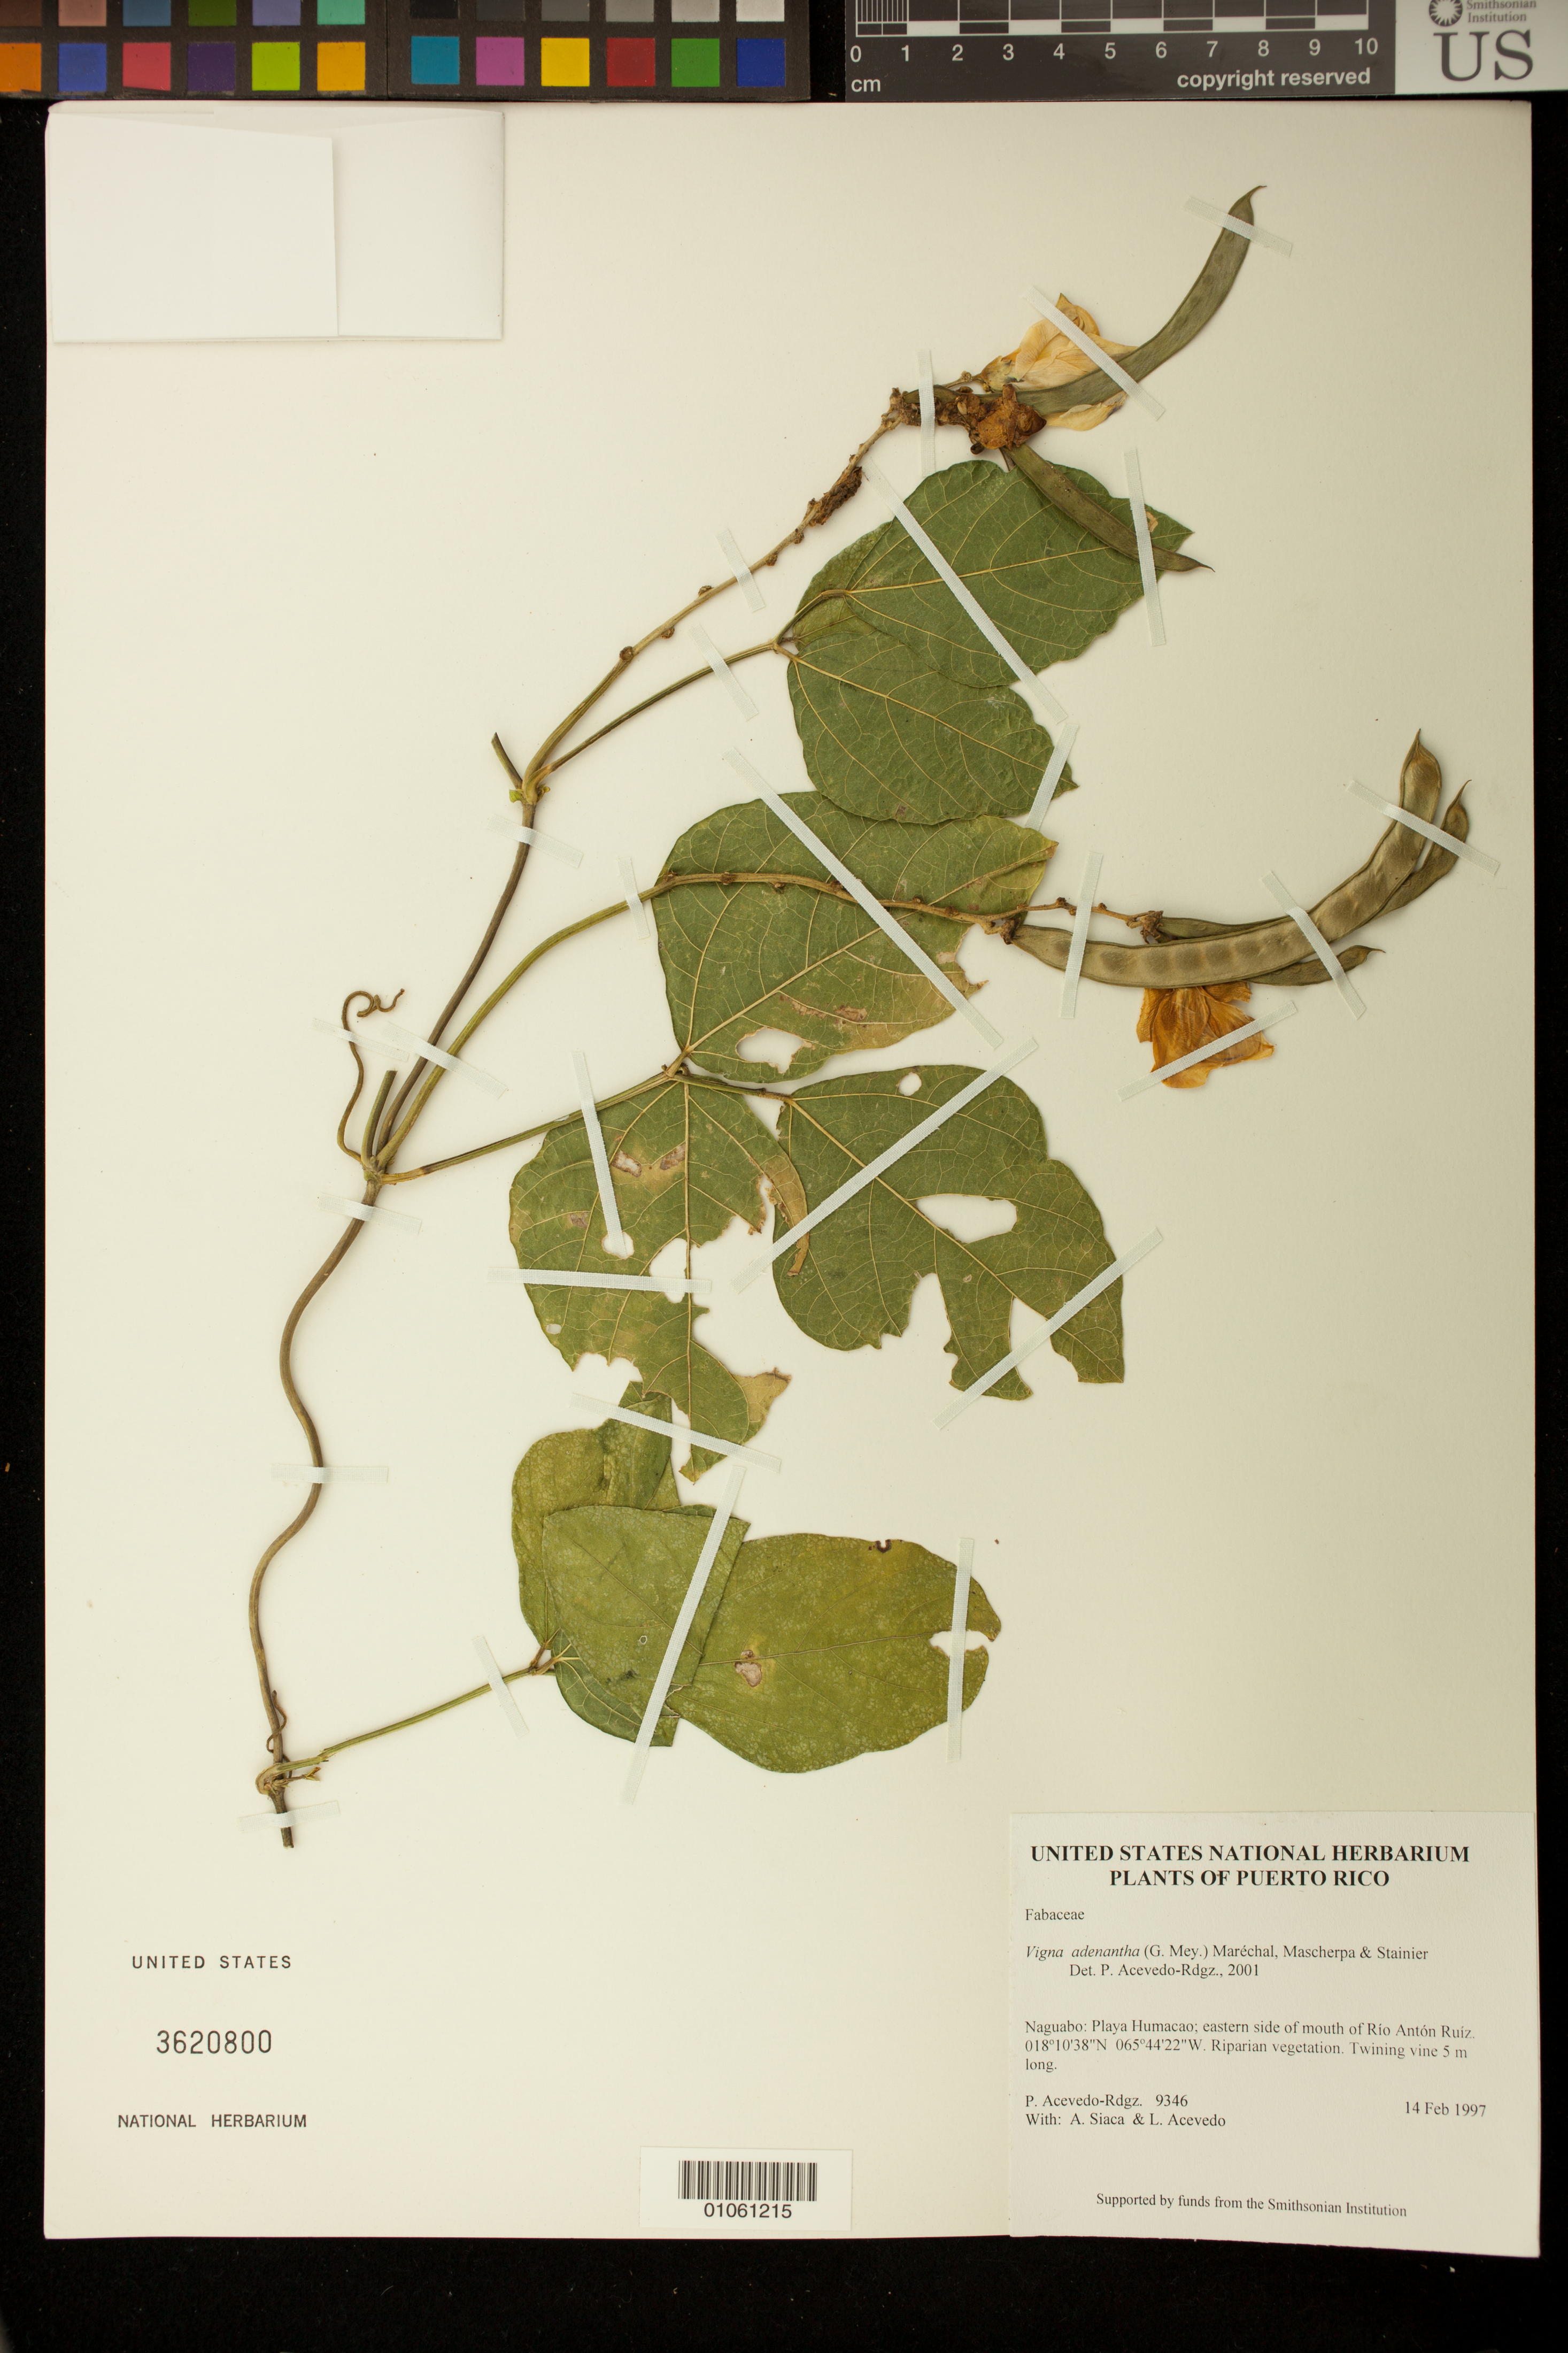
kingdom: Plantae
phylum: Tracheophyta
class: Magnoliopsida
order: Fabales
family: Fabaceae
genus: Leptospron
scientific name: Leptospron adenanthum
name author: (G. Mey.) A. Delgado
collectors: P. Acevedo-Rodr., A. Siaca & L. Acevedo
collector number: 9346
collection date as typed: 14 Feb 1997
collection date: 1997-02-14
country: Puerto Rico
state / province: Naguabo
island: Puerto Rico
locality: Naguabo: Playa Humacao; eastern side of mouth of Río Antón Ruíz.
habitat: Riparian vegetation.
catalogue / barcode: US 3620800